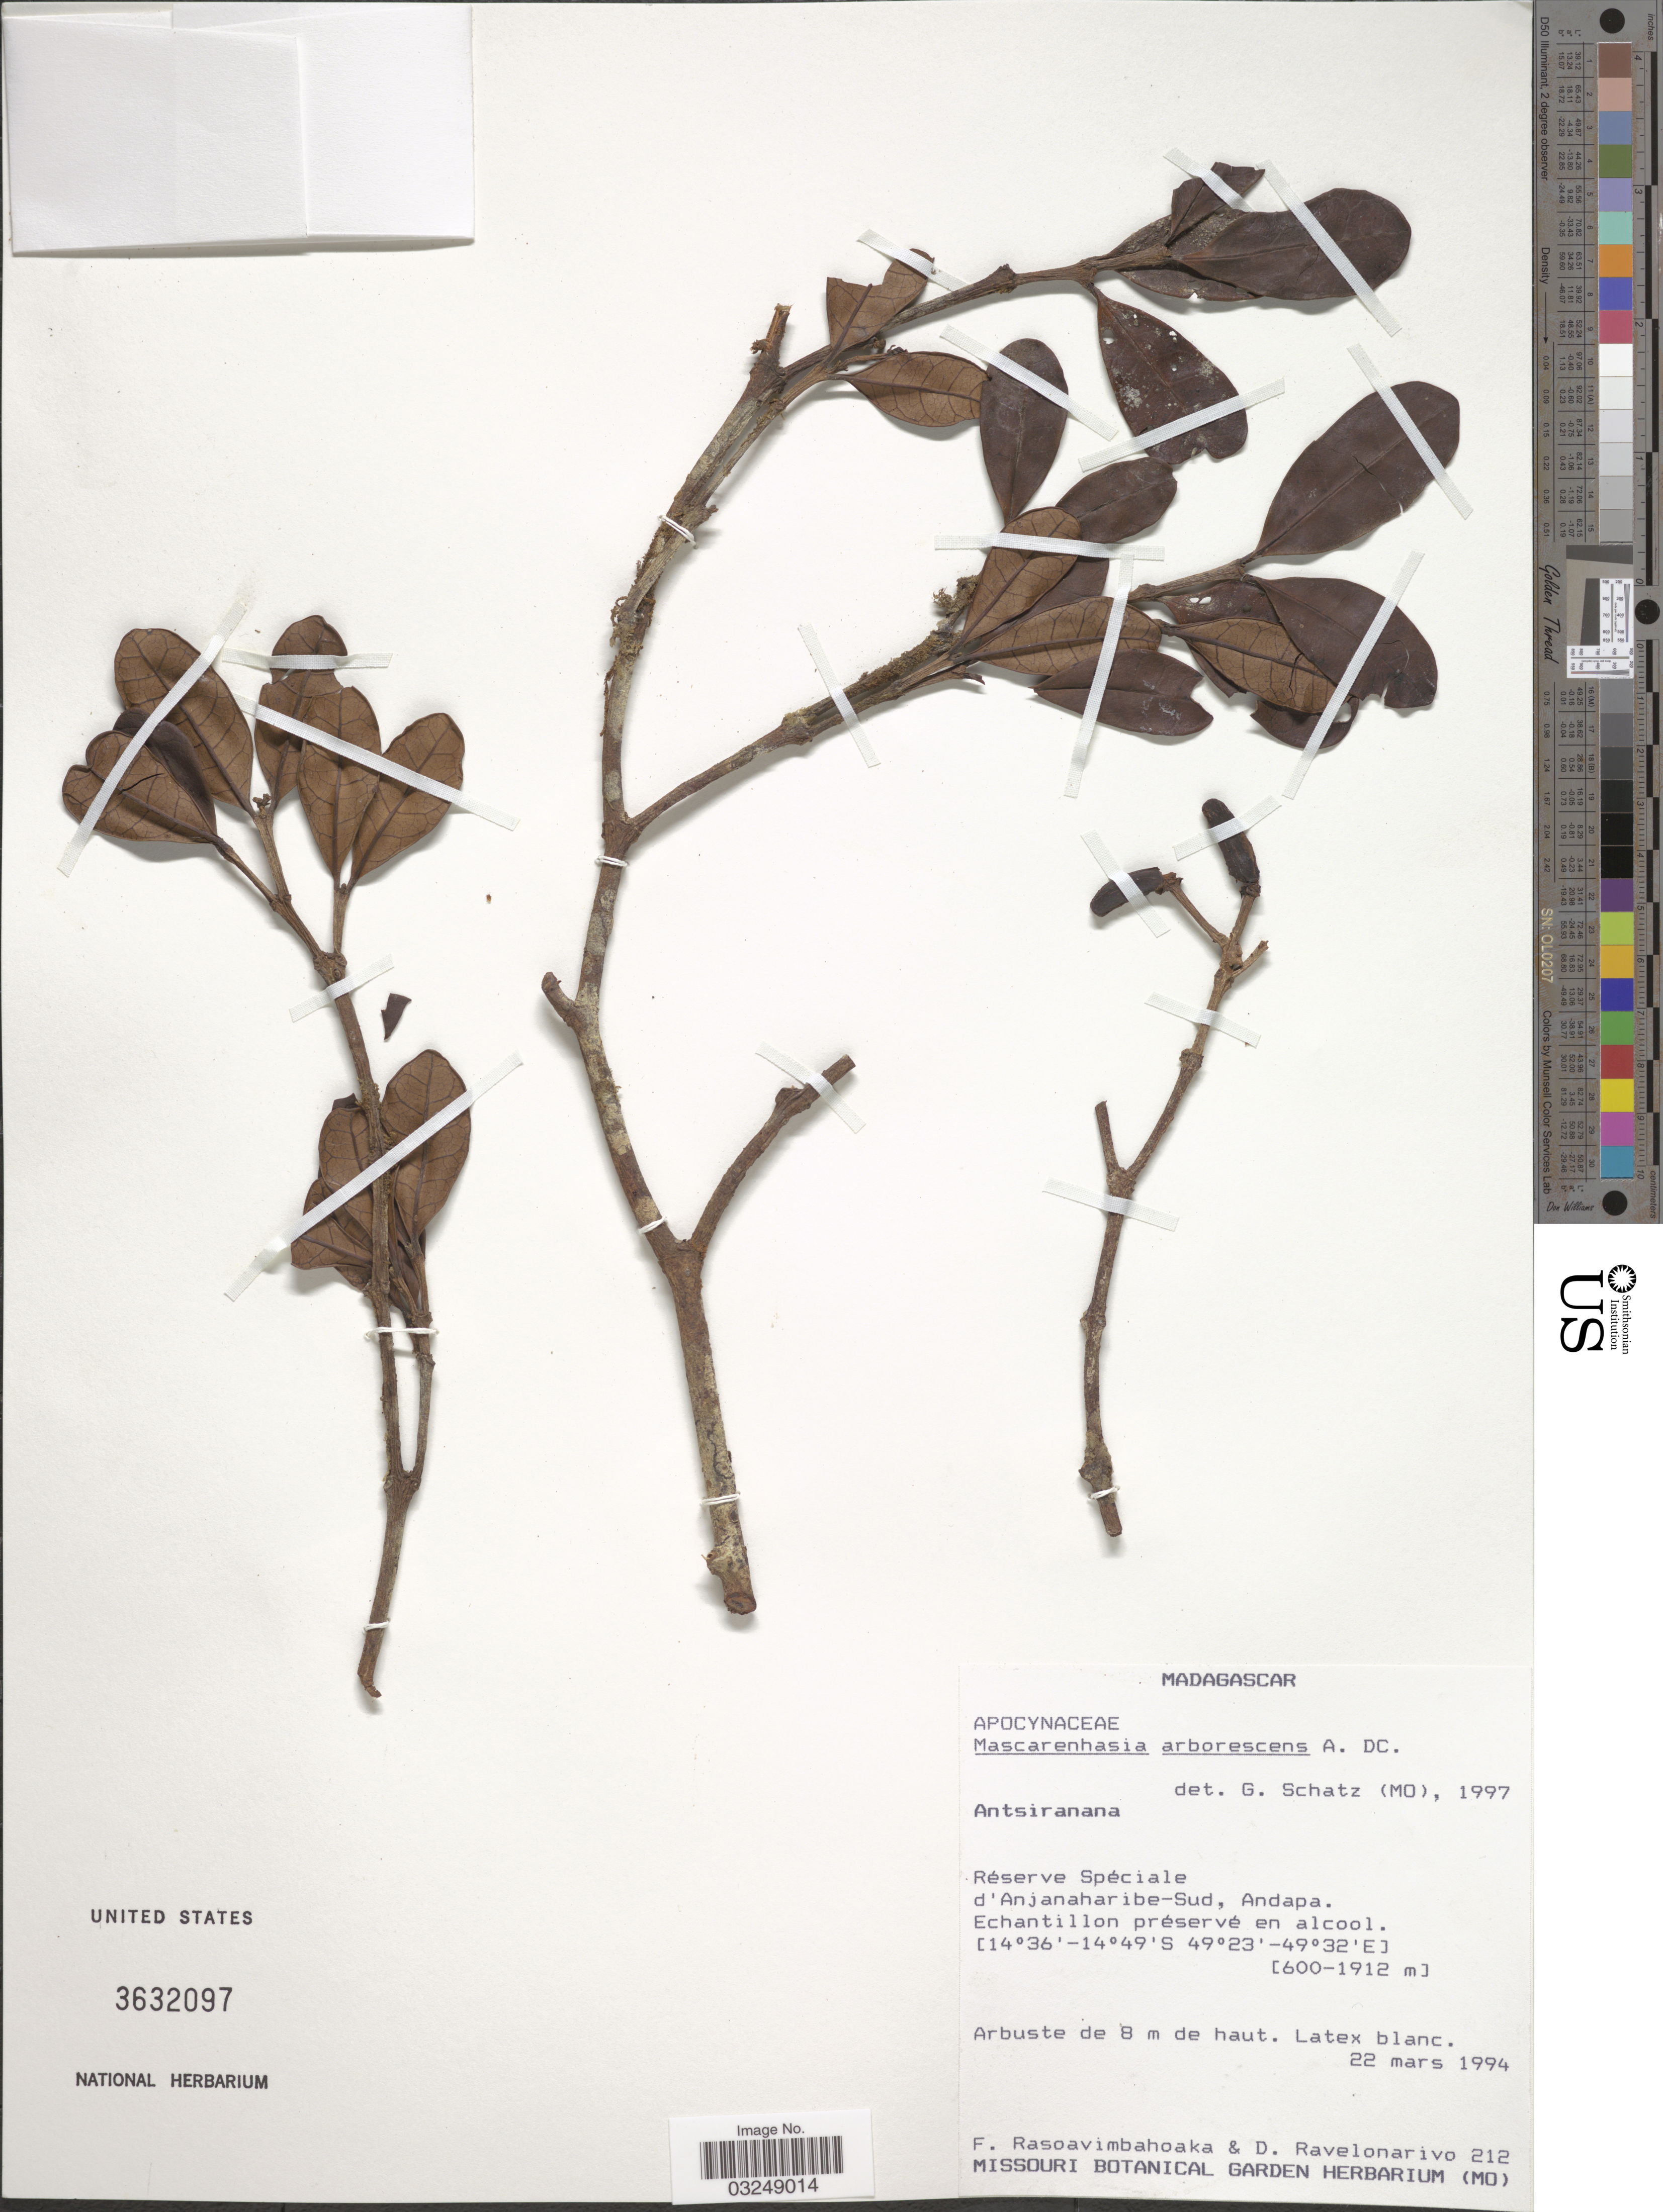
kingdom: Plantae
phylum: Tracheophyta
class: Magnoliopsida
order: Gentianales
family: Apocynaceae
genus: Mascarenhasia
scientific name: Mascarenhasia arborescens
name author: A. DC.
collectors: F. Rasoavimbahoaka & D. Ravelonarivo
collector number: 212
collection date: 1994-03-22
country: Madagascar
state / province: Sava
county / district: Andapa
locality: Réserve Spéciale d'Anjanaharibe-Sud, Andapa.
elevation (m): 600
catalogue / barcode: US 3632097